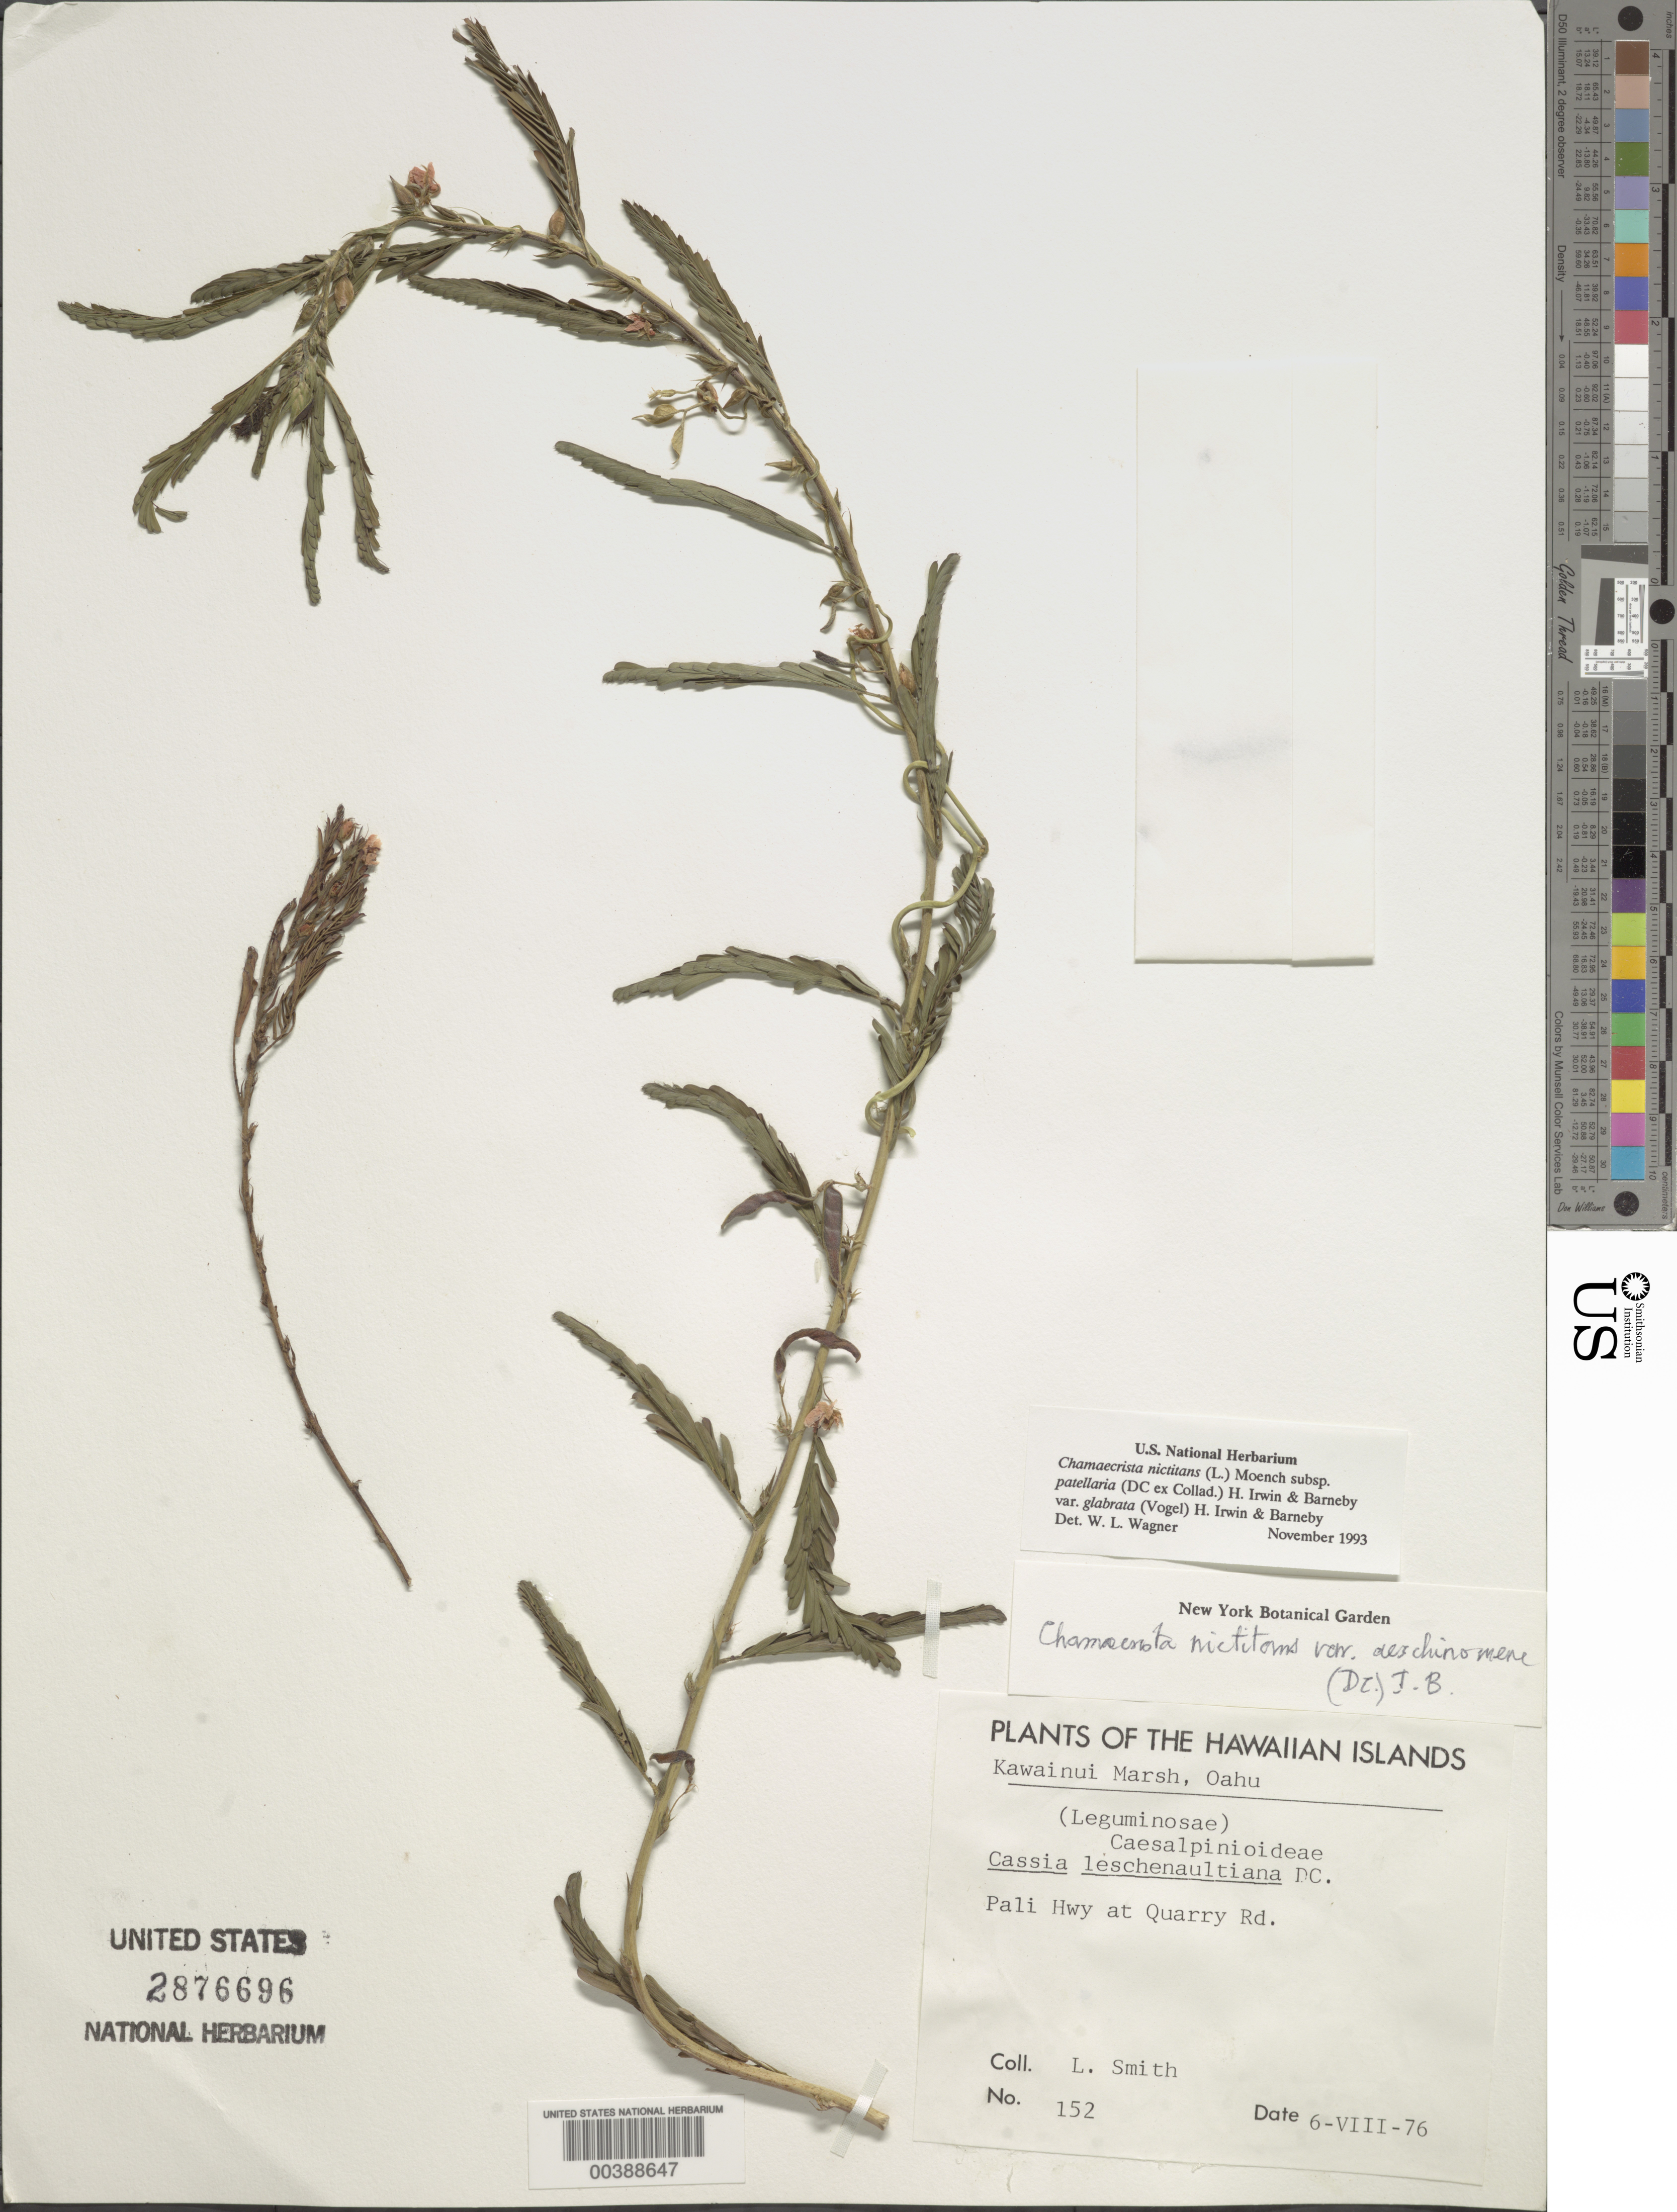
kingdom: Plantae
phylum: Tracheophyta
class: Magnoliopsida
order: Fabales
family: Fabaceae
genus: Chamaecrista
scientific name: Chamaecrista nictitans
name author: (L.) Moench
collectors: L. Smith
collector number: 152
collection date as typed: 06 Aug 1976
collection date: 1976-08-06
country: United States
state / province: Hawaii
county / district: Honolulu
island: Oahu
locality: Kawainui marsh; pali hwy at quarry road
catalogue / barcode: US 2876696